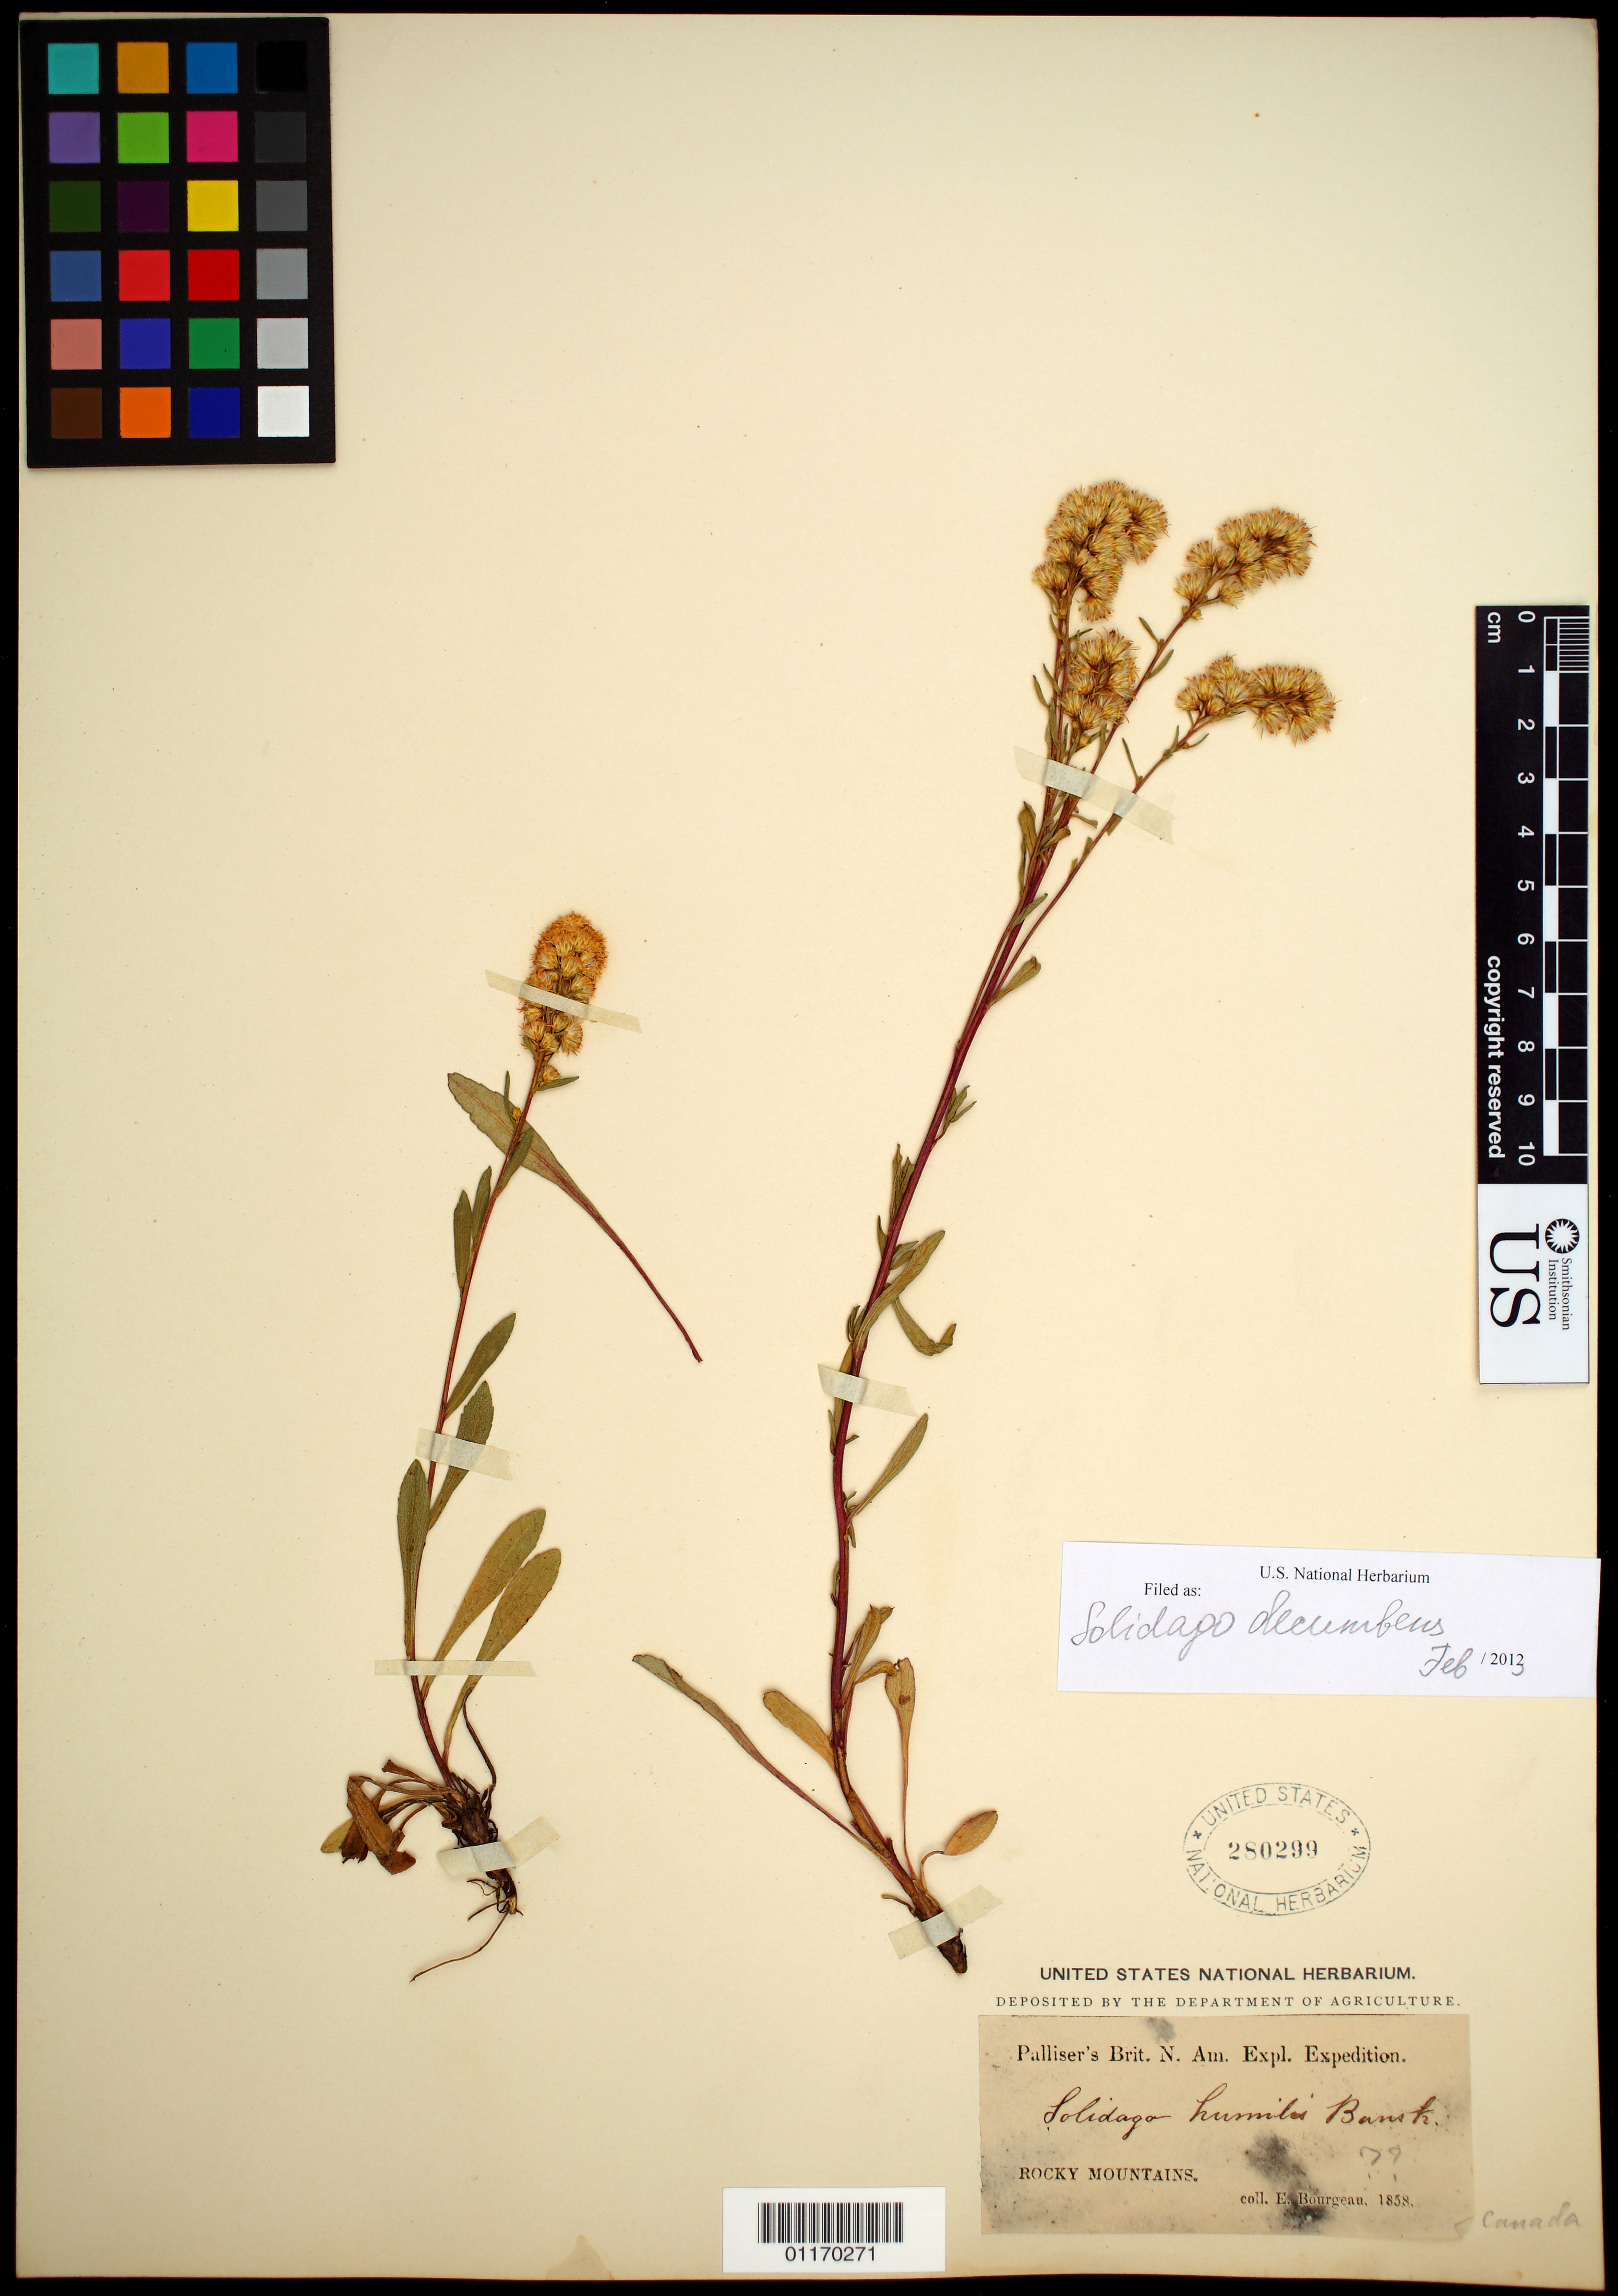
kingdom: Plantae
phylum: Tracheophyta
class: Magnoliopsida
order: Asterales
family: Asteraceae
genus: Solidago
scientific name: Solidago decumbens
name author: Greene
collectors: E. Bourgeau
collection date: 1858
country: Canada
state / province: Saskatchewan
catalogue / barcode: US 280299